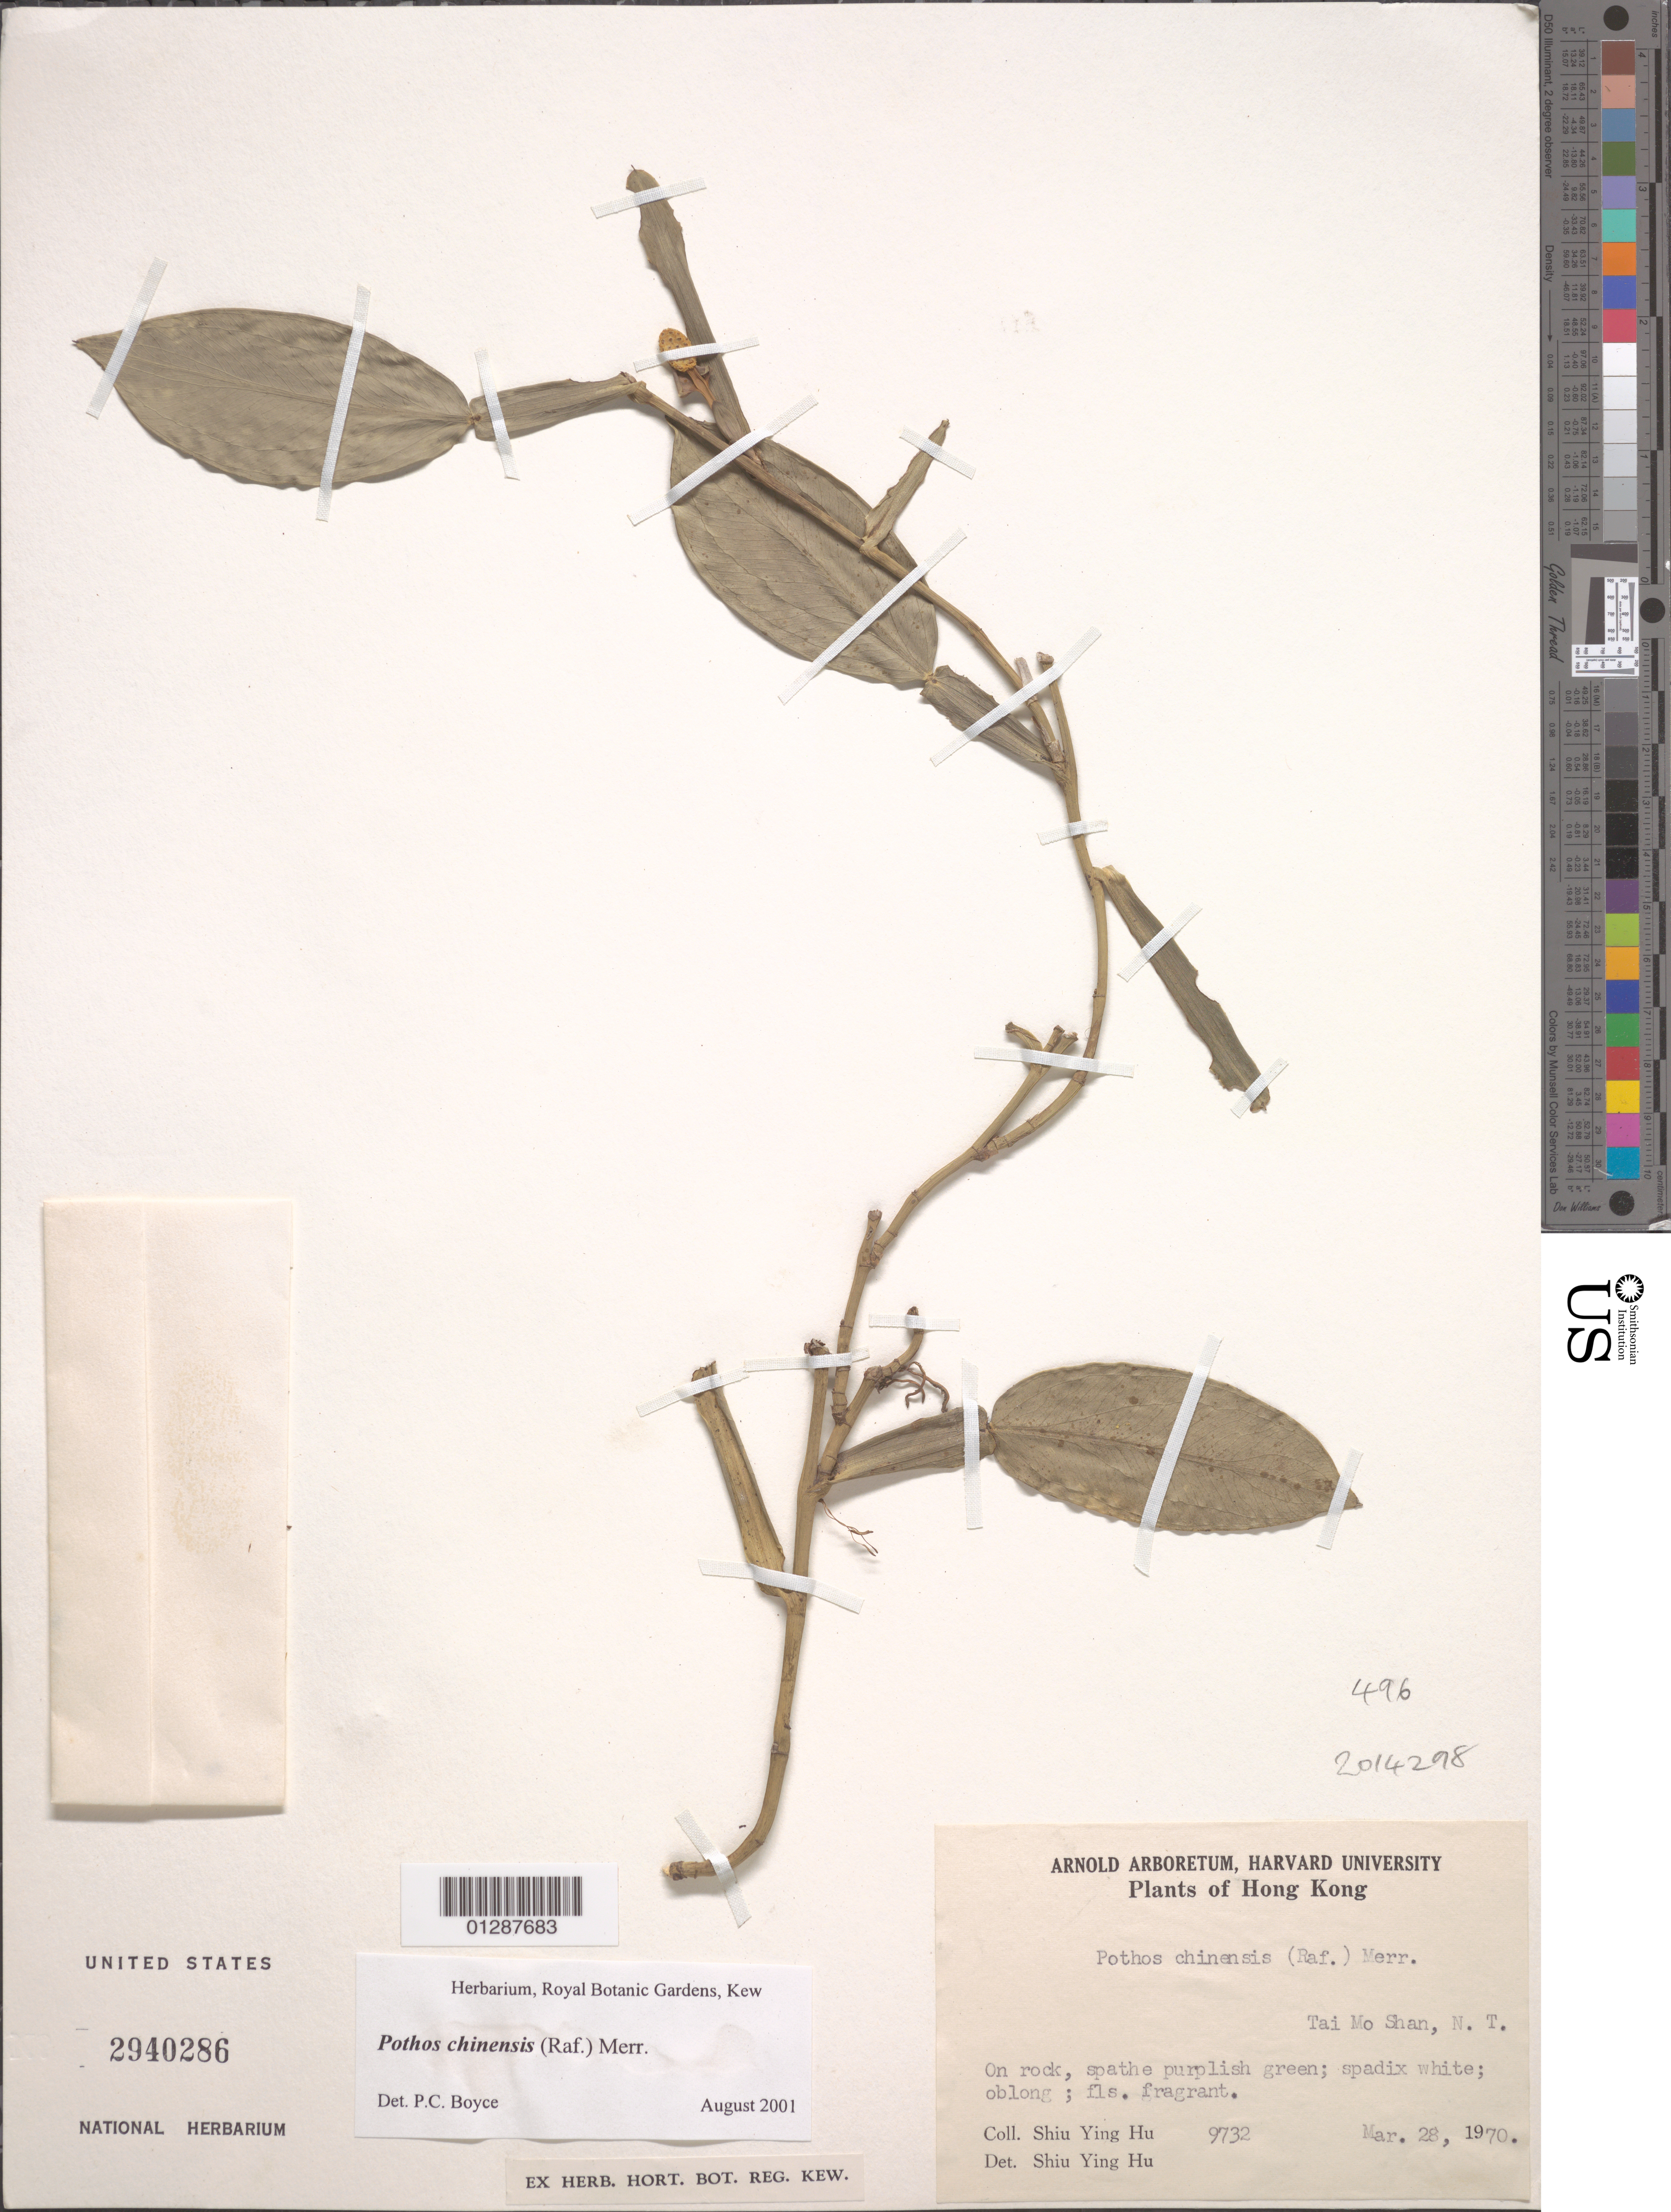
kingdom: Plantae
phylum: Tracheophyta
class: Liliopsida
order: Alismatales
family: Araceae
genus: Pothos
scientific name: Pothos chinensis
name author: (Raf.) Merr.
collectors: S. Y. Hu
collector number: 9732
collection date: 1970-03-28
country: China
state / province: Hong Kong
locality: Tai Mo Shan, N. T.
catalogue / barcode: US 2940286